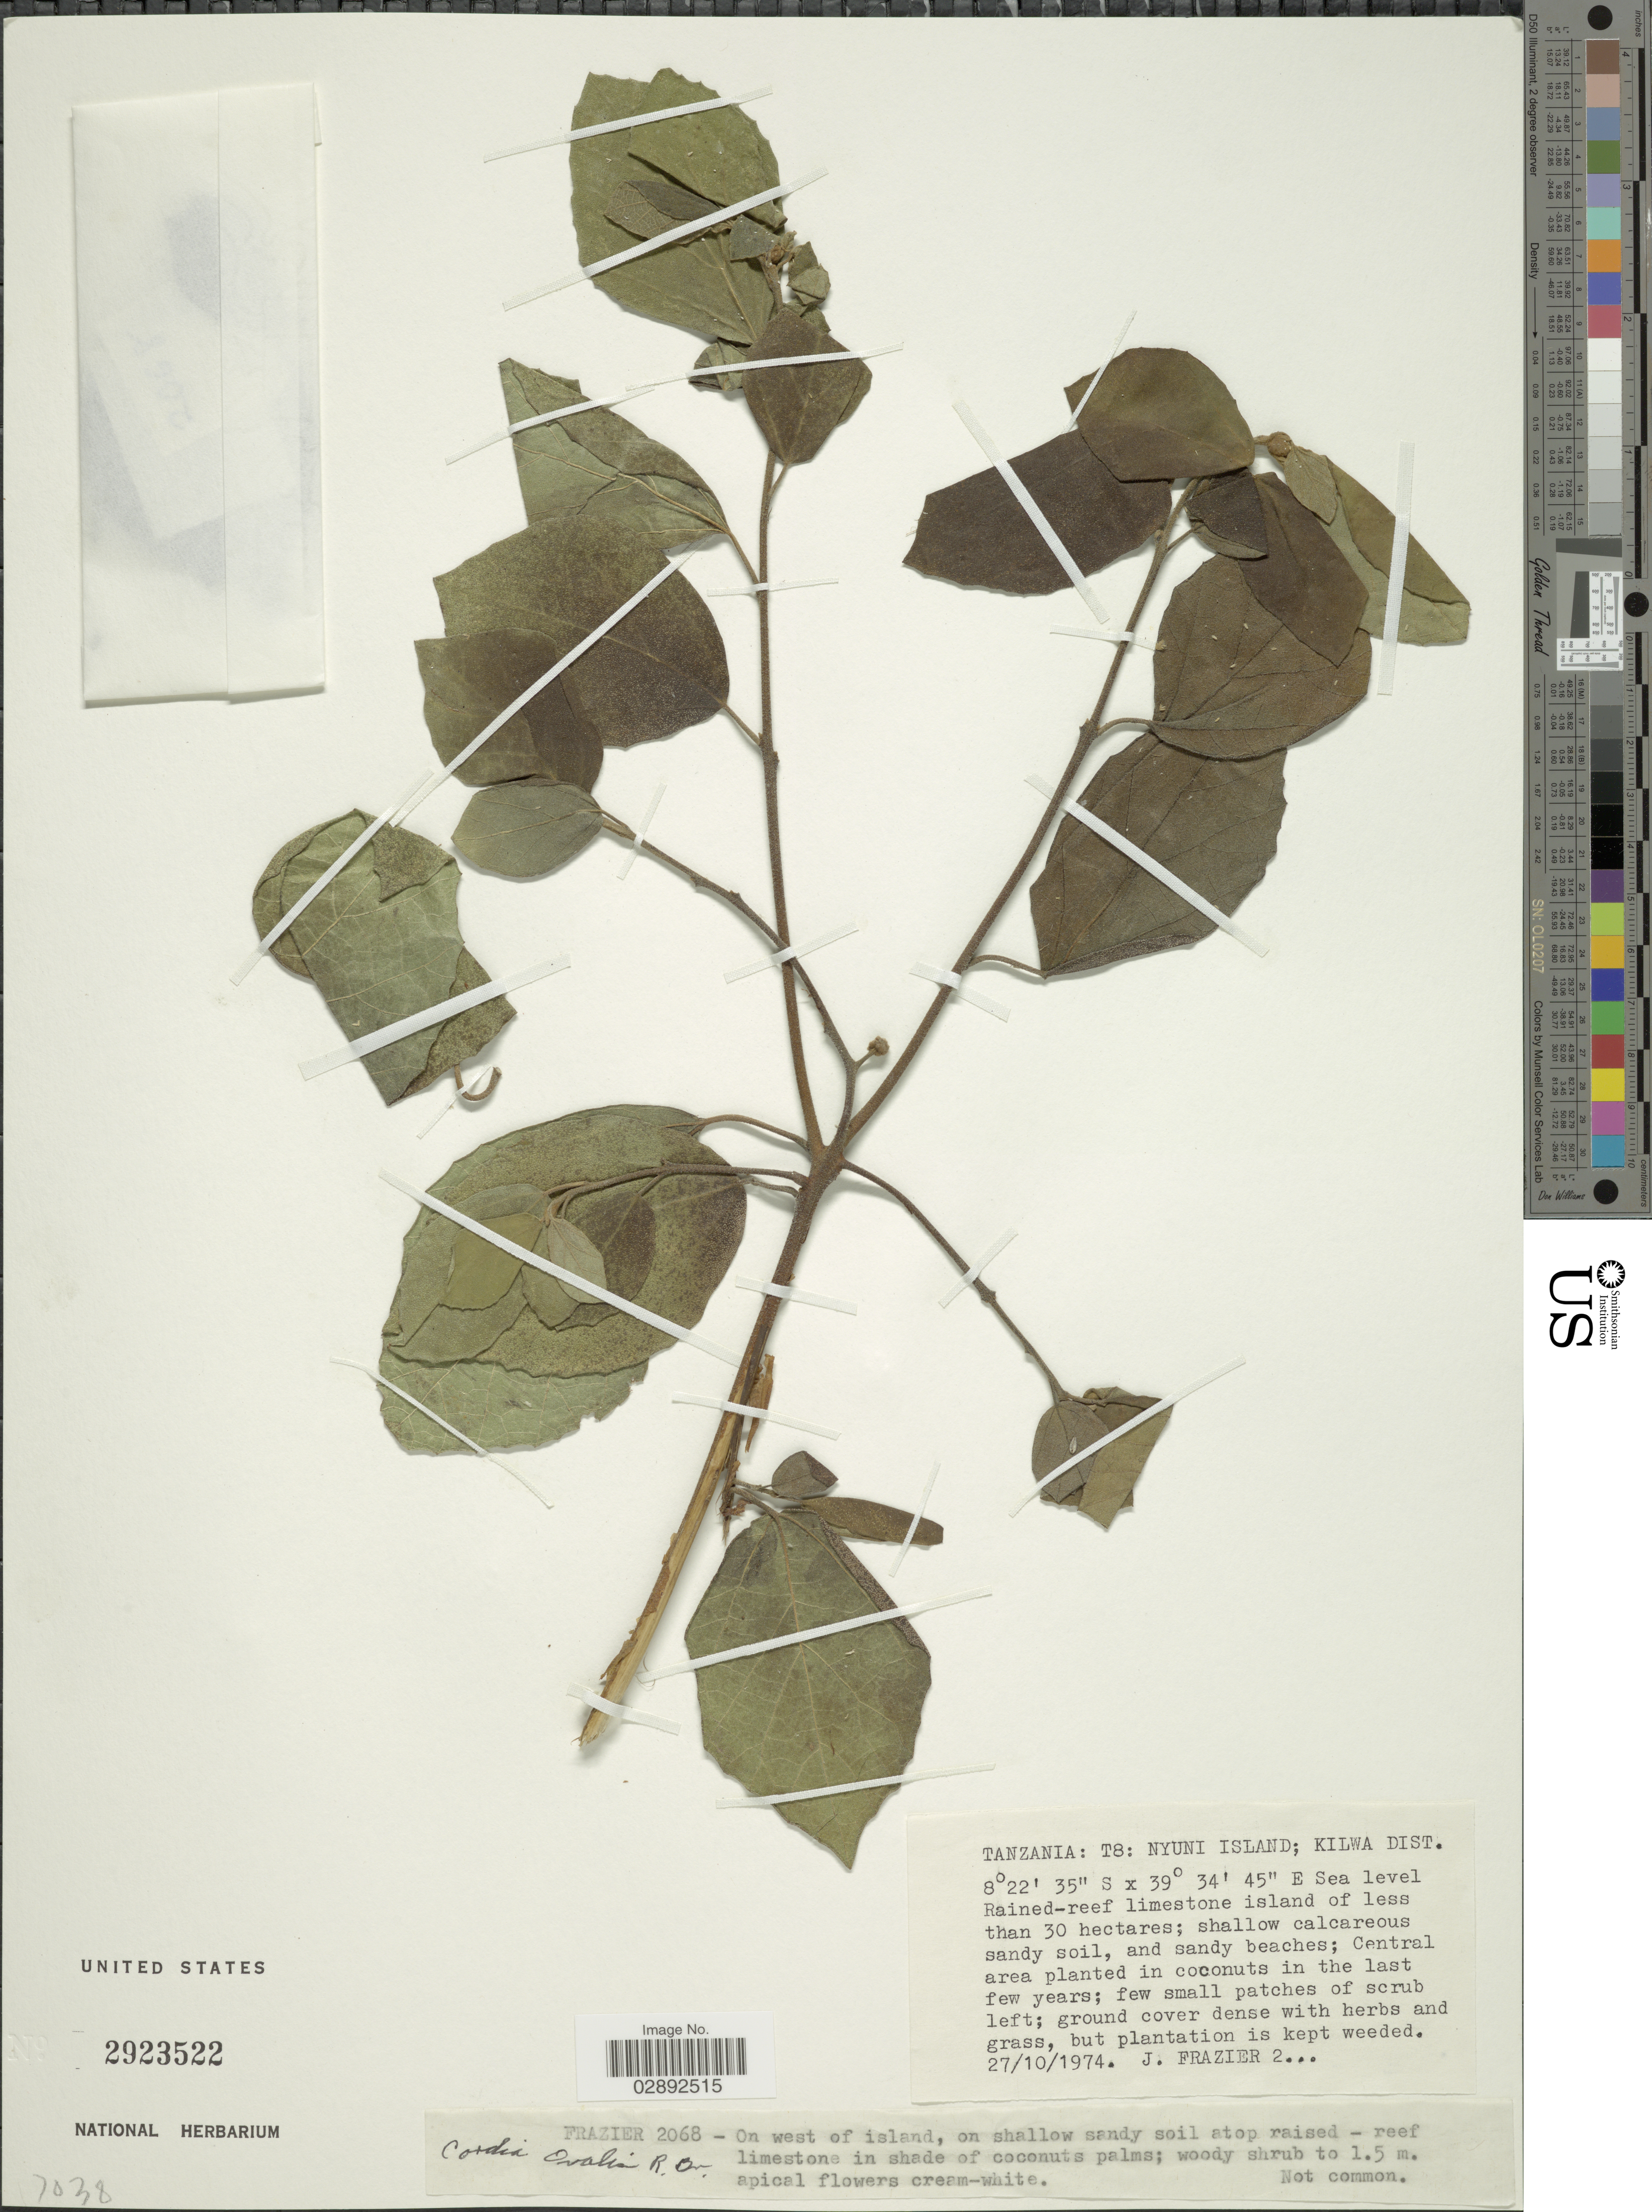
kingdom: Plantae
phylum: Tracheophyta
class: Magnoliopsida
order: Boraginales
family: Cordiaceae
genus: Cordia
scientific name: Cordia ovalis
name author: R. Br. ex DC.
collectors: J. Frazier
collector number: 2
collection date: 1974-10-27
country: Tanzania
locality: T8: Nyuni Island; Kilwa Dist.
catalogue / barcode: US 2923522